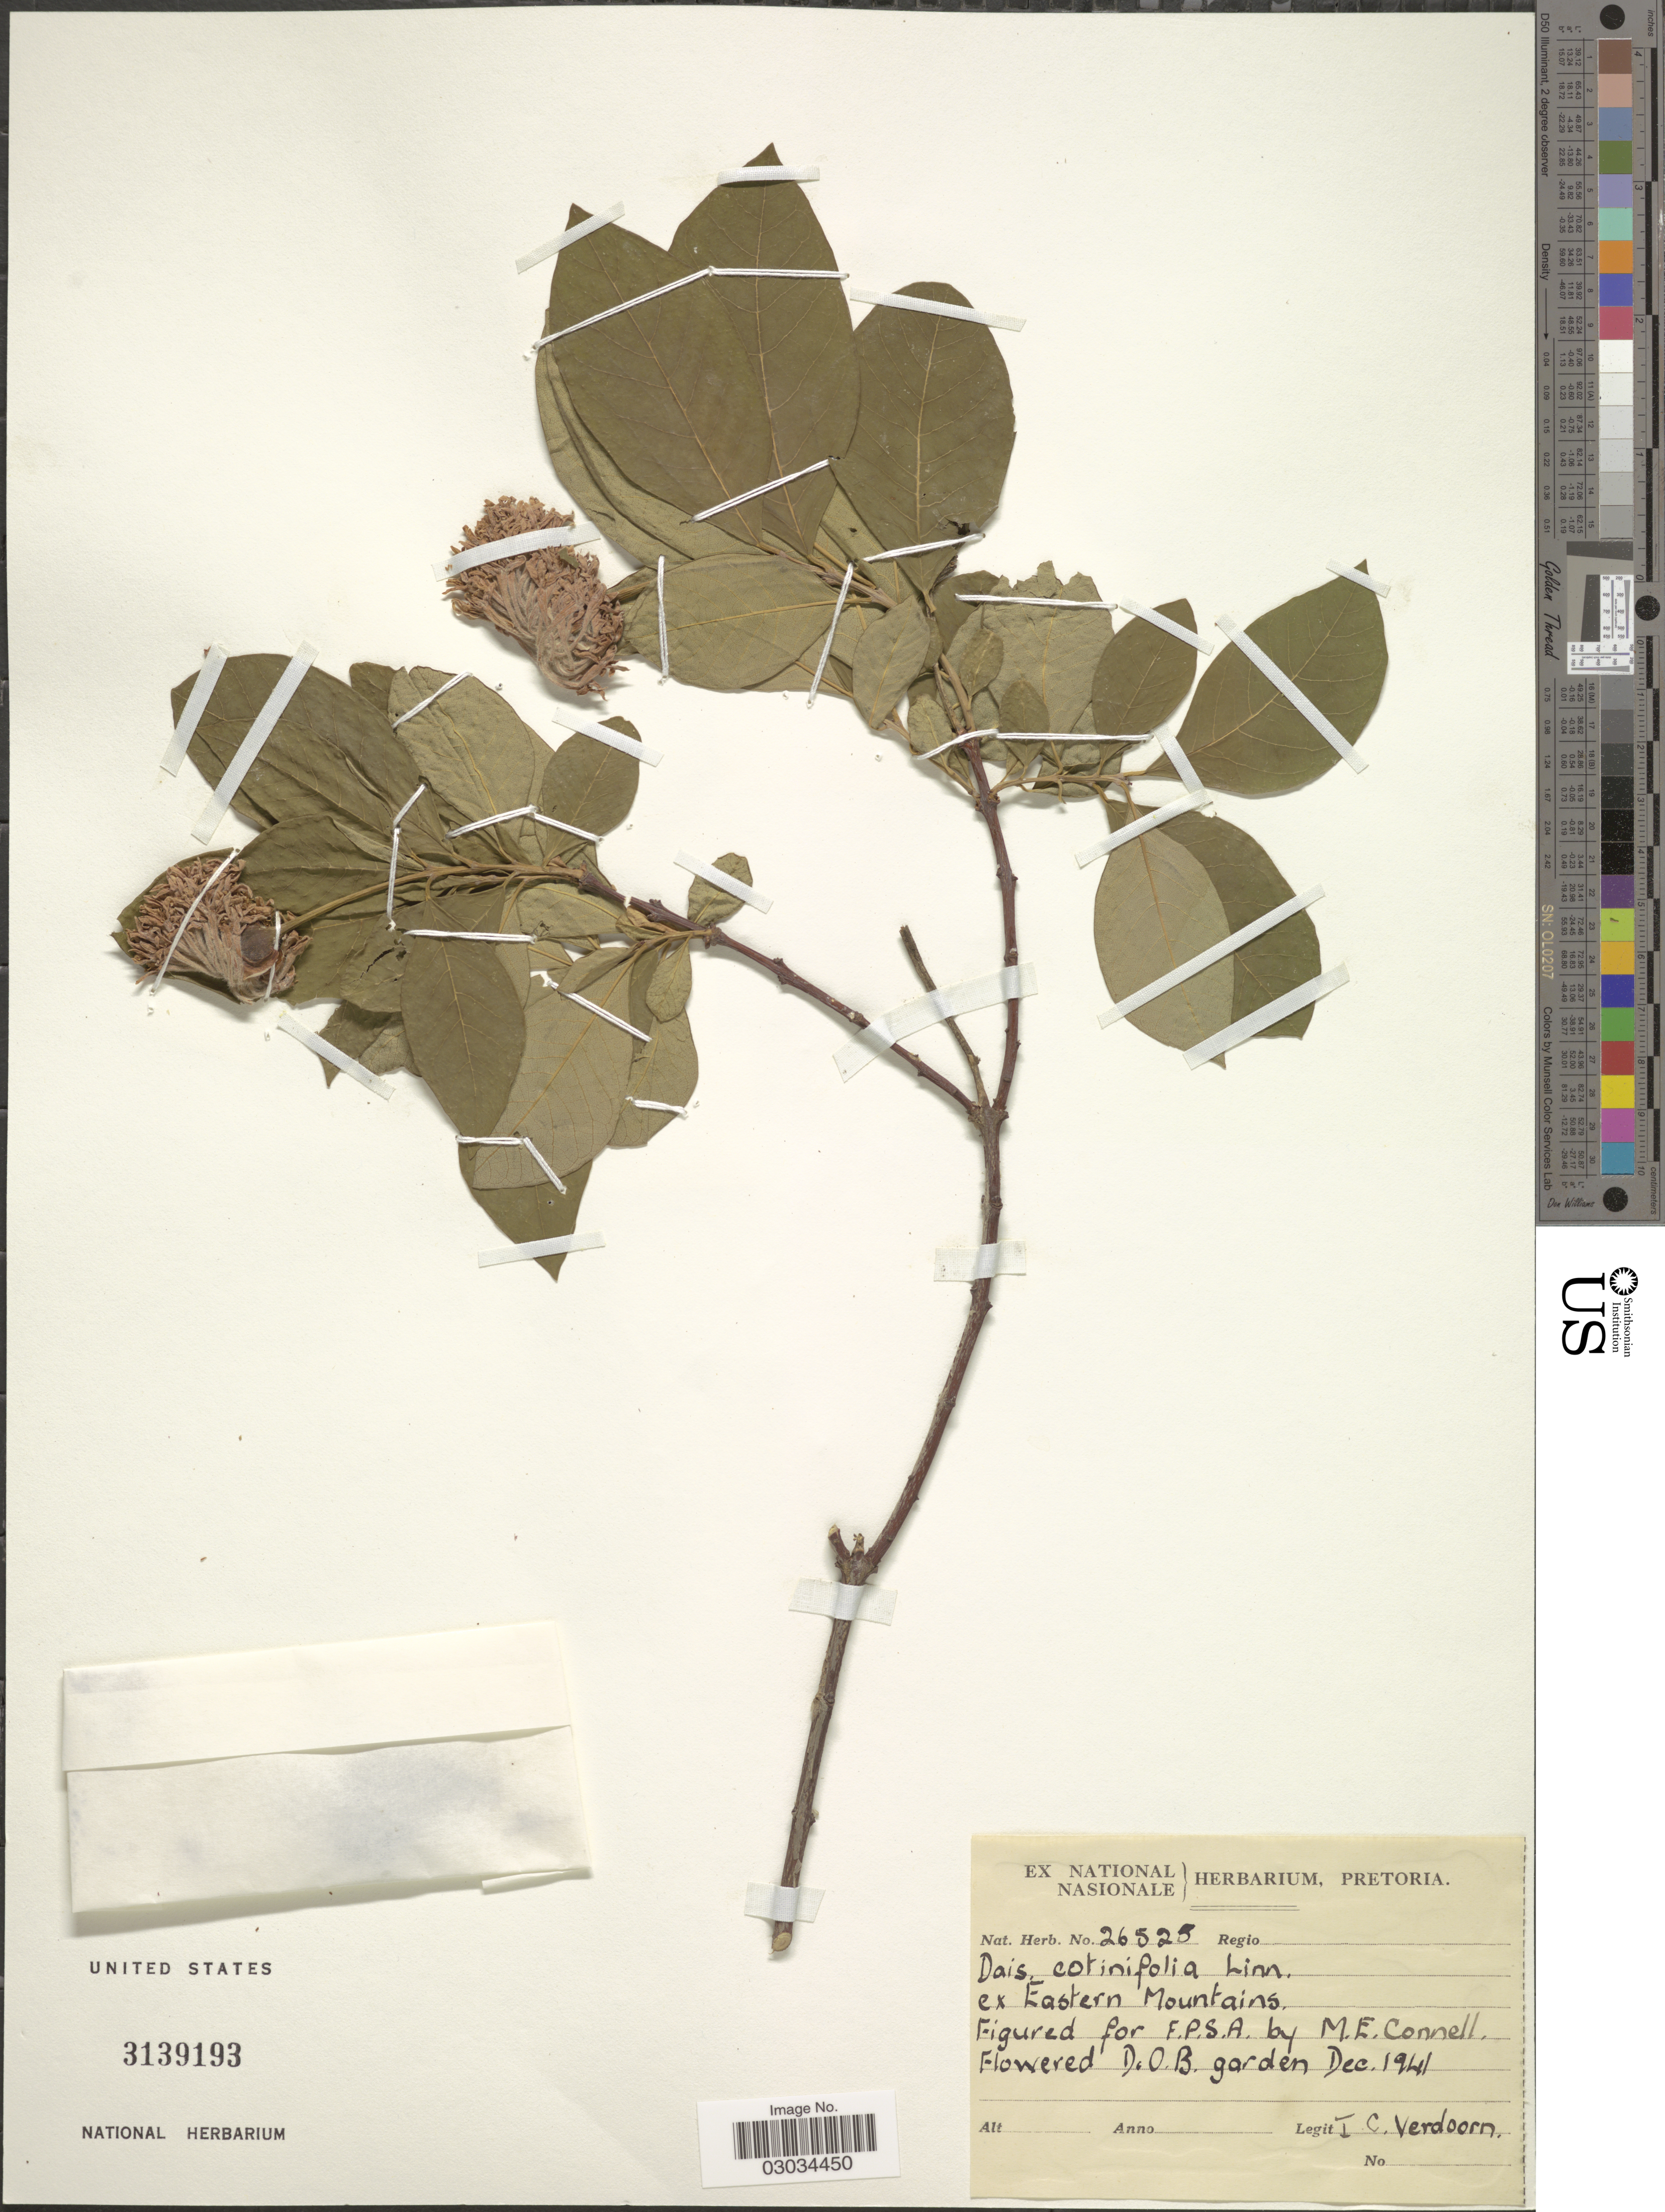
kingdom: Plantae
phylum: Tracheophyta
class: Magnoliopsida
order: Malvales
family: Thymelaeaceae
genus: Dais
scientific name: Dais cotinifolia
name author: L.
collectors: I. Verdoorn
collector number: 26525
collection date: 1941-12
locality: Ex Eastern Mountains.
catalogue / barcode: US 3139193